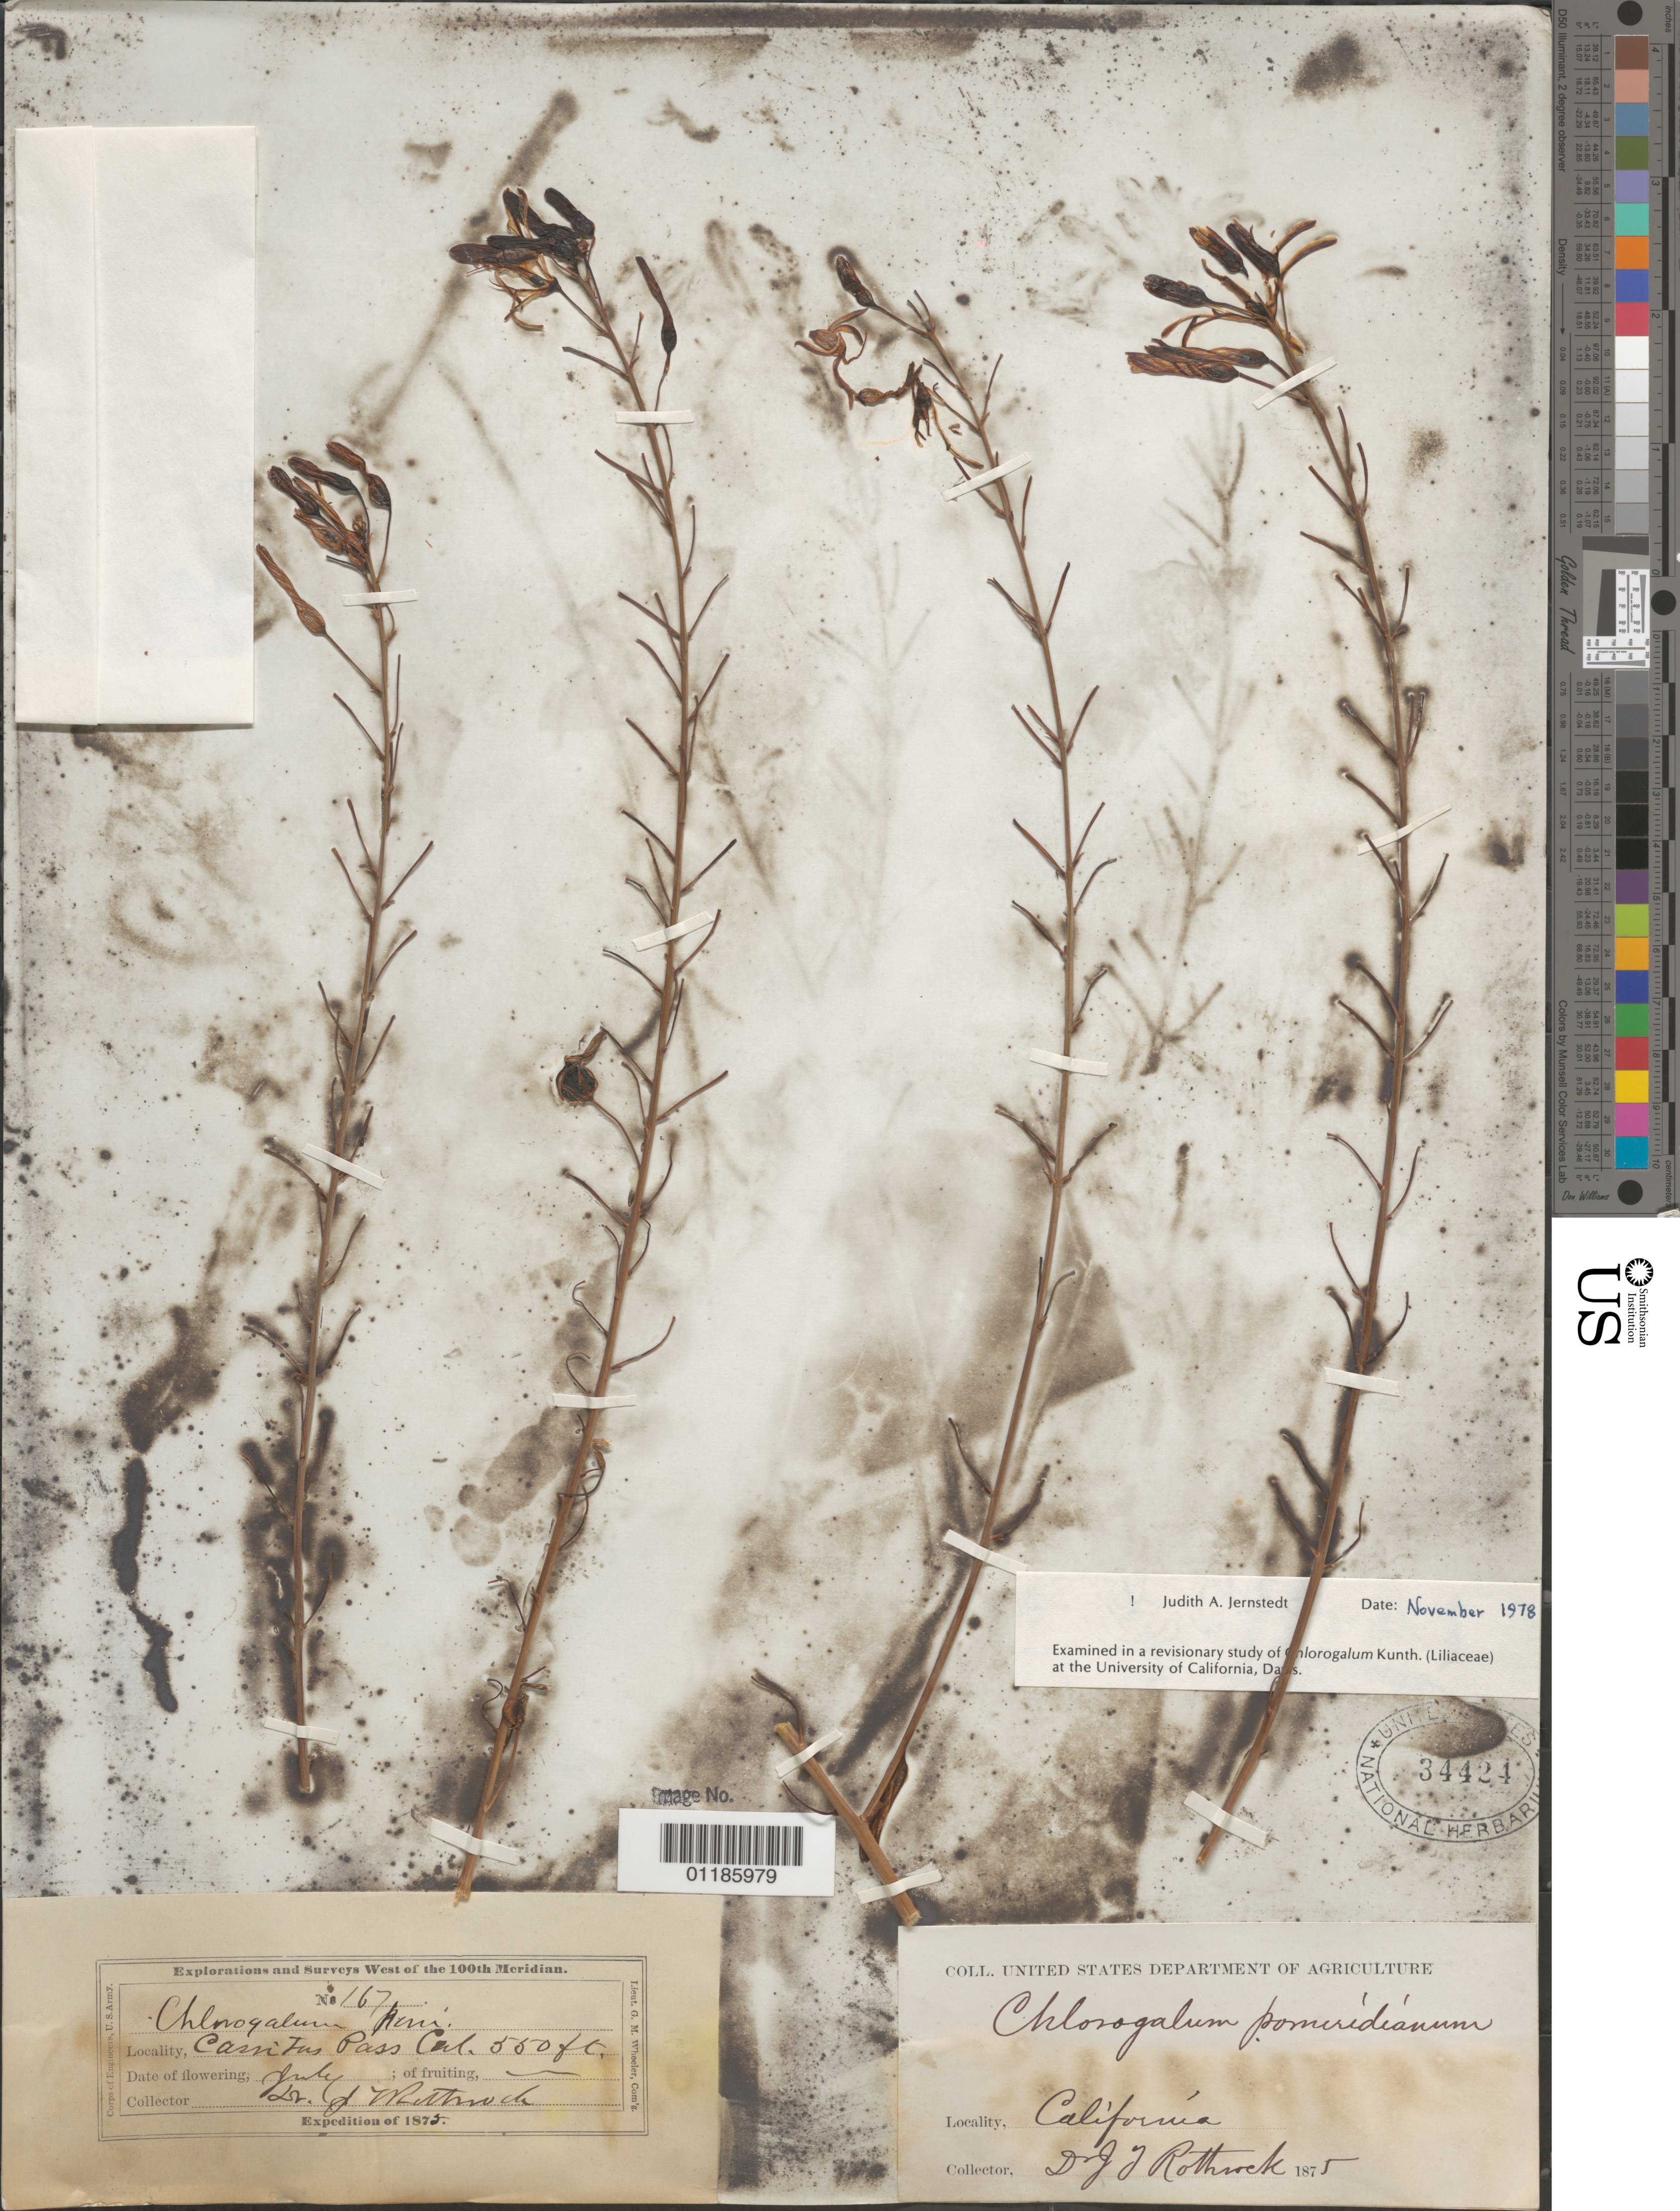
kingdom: Plantae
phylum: Tracheophyta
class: Liliopsida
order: Asparagales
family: Asparagaceae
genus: Chlorogalum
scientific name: Chlorogalum pomeridianum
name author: (DC.) Kunth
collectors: J. T. Rothrock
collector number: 167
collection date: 1875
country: United States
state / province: California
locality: Cassitas Pass.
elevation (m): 168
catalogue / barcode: US 34424